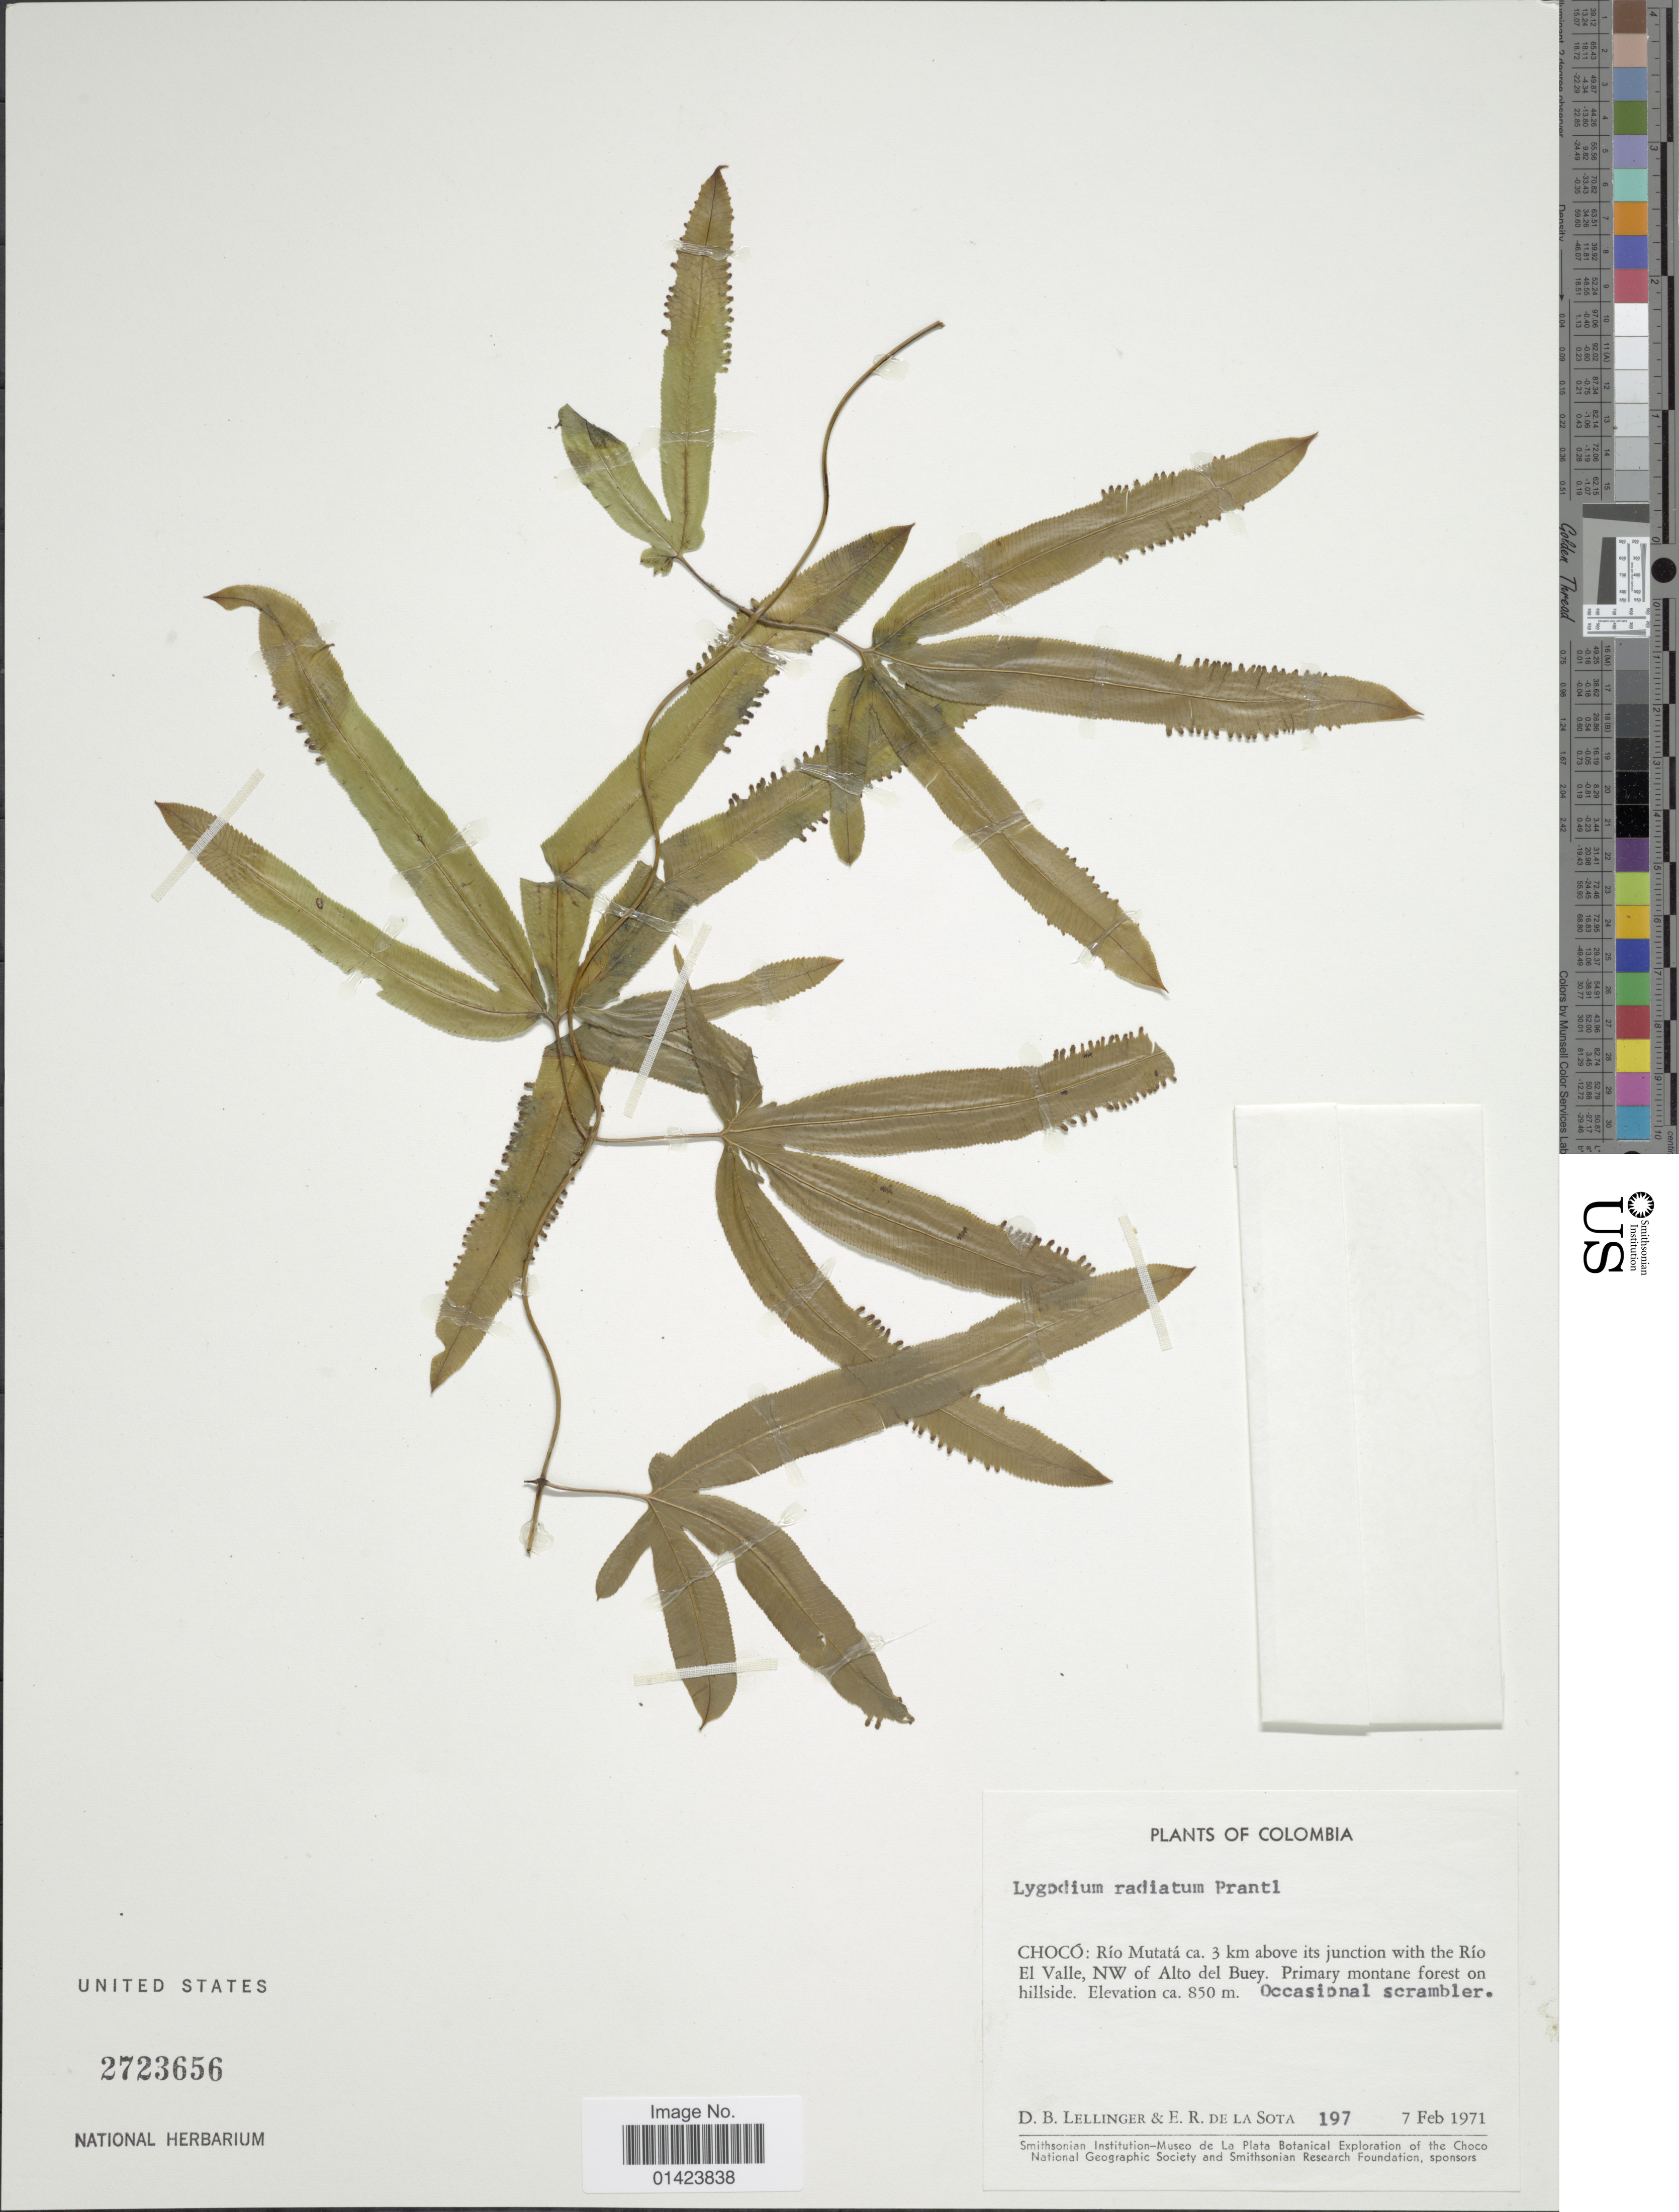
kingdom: Plantae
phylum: Tracheophyta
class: Polypodiopsida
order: Schizaeales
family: Lygodiaceae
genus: Lygodium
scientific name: Lygodium radiatum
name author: Prantl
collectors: D. B. Lellinger & E. R. de la Sota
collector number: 197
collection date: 1971-02-07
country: Colombia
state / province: Chocó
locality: Chocó: Rio Mutatá ca. 3km above its junction with the Rio El Valle, NW of Alto del Buey, primary montane forest on hillside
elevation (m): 850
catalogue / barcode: US 2723656